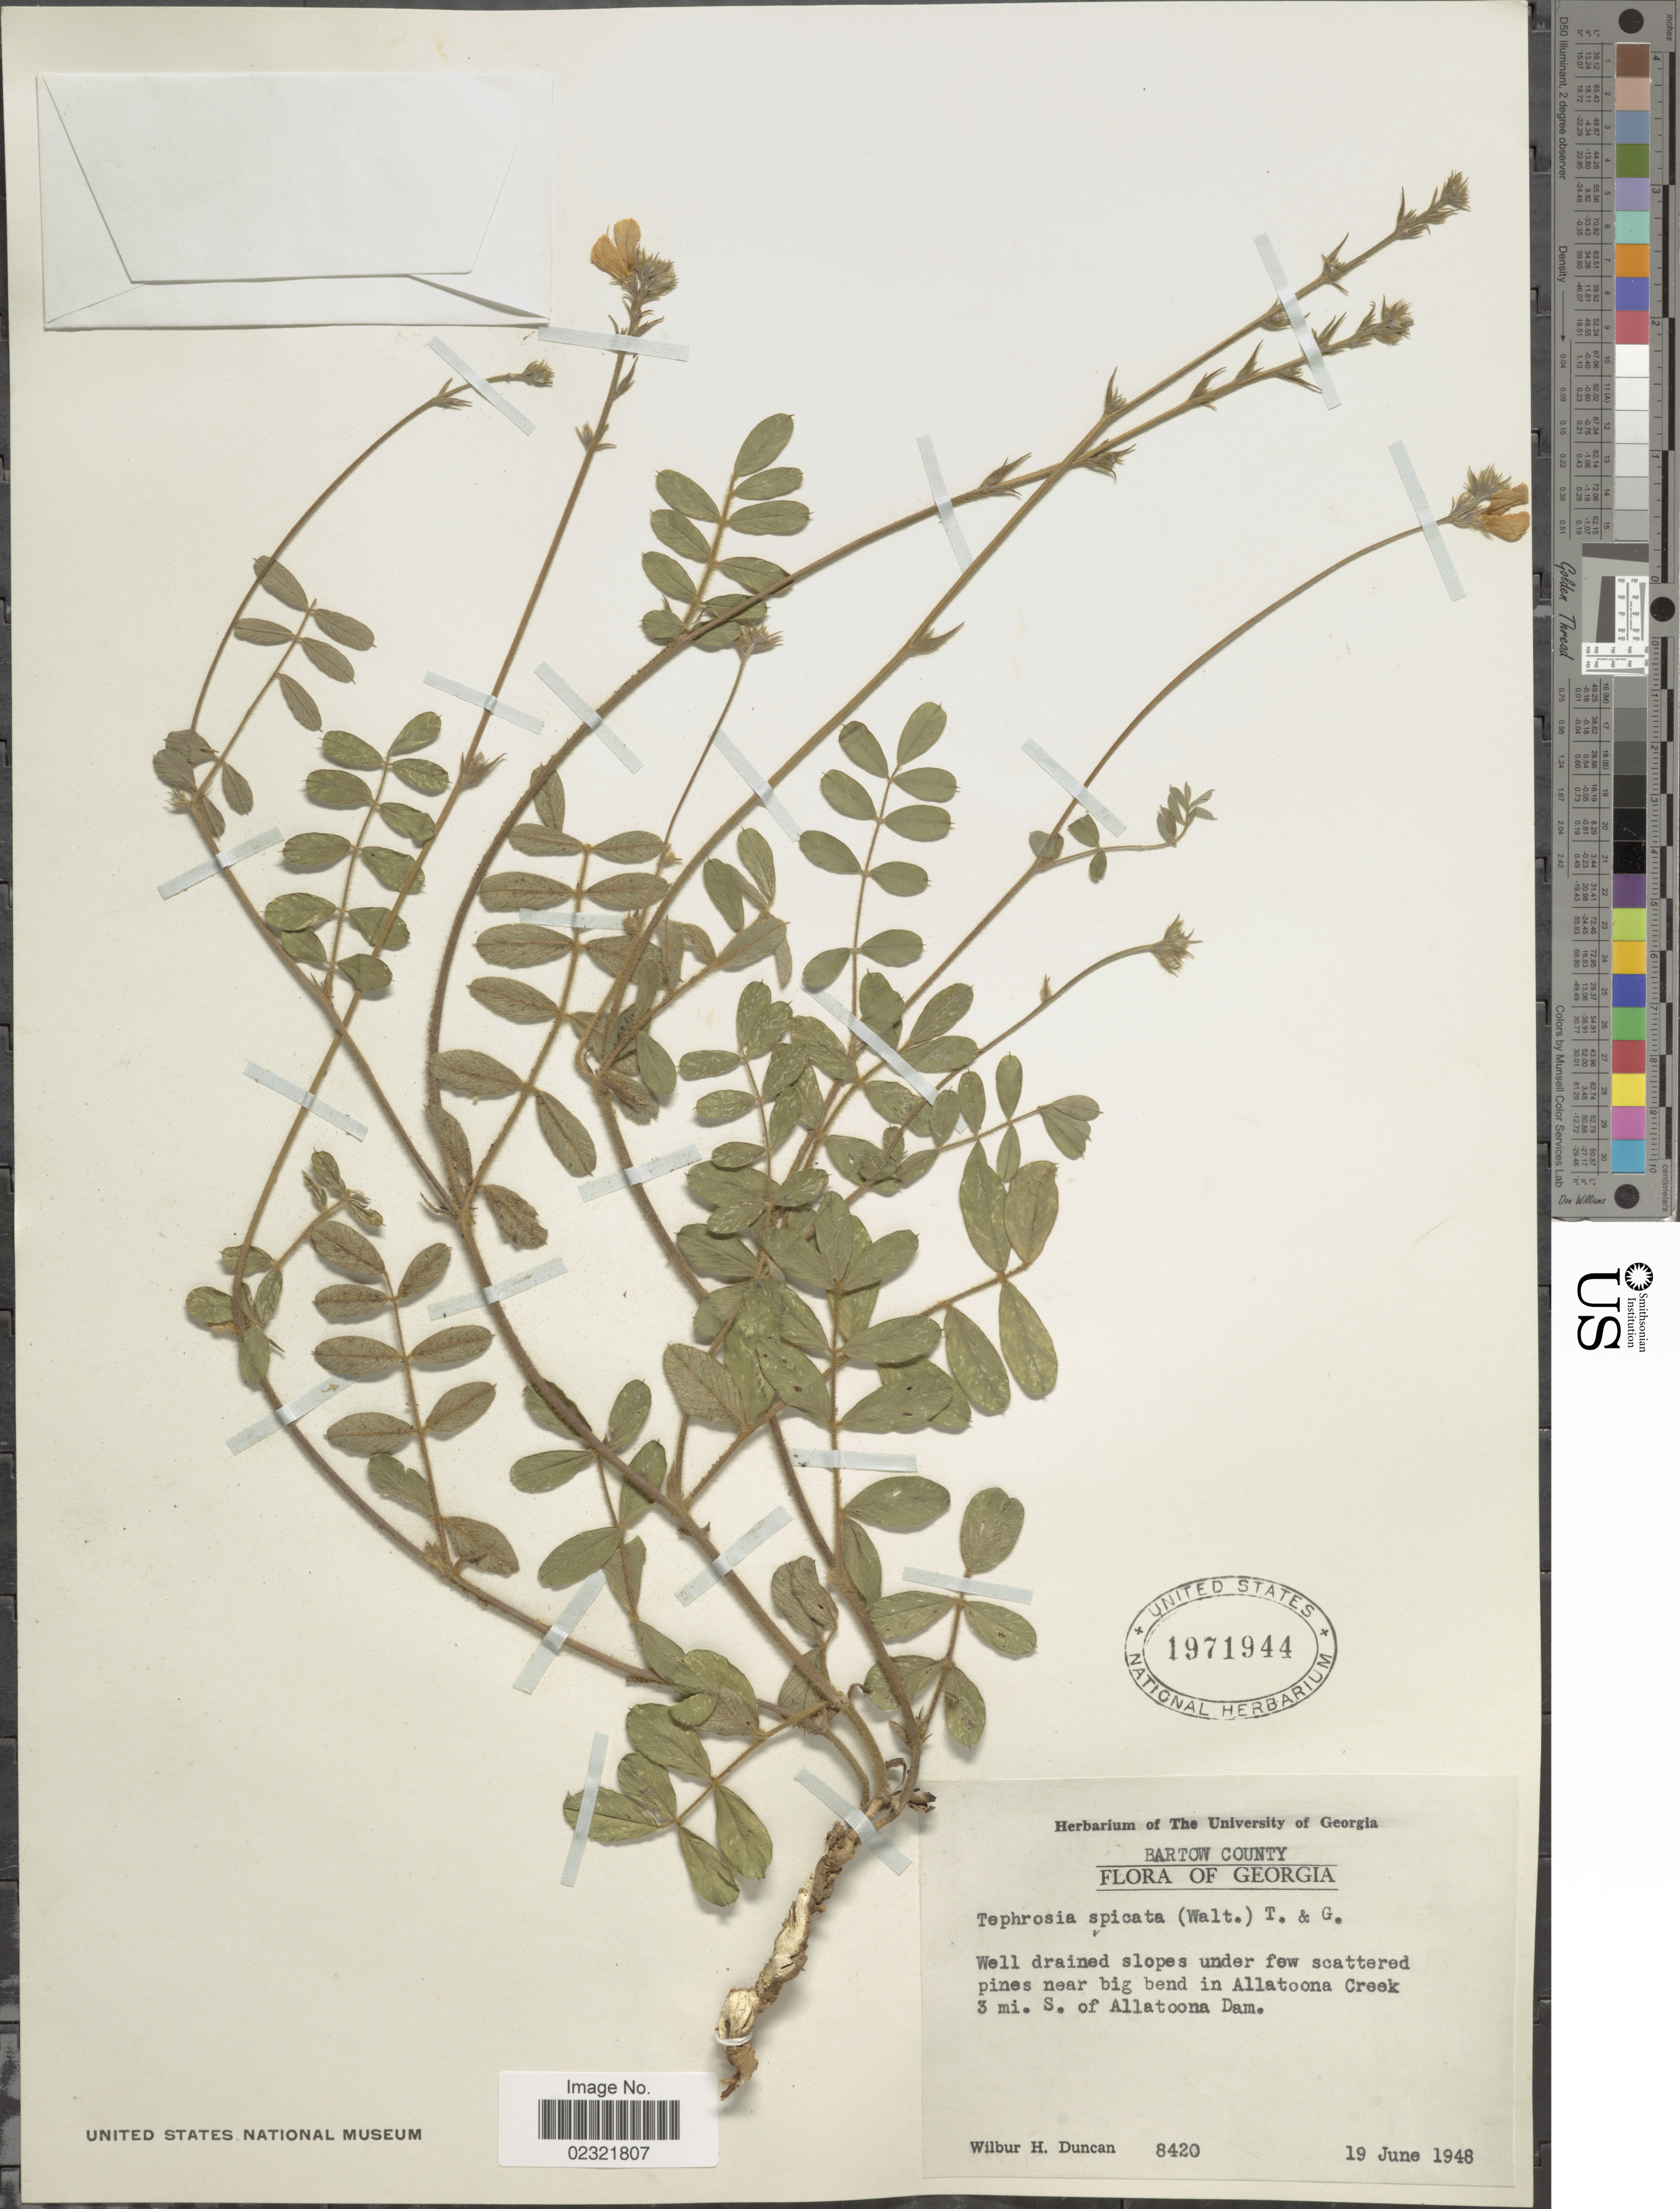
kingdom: Plantae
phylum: Tracheophyta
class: Magnoliopsida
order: Fabales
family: Fabaceae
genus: Tephrosia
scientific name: Tephrosia spicata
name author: (Walter) Torr. & A. Gray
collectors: W. H. Duncan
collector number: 8420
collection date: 1948-06-19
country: United States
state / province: Georgia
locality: Bartow County, Well drained slopes under few scattered pines near big bend in Allatoona Creek 3 mi S. Allartoona Dam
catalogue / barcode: US 1971944